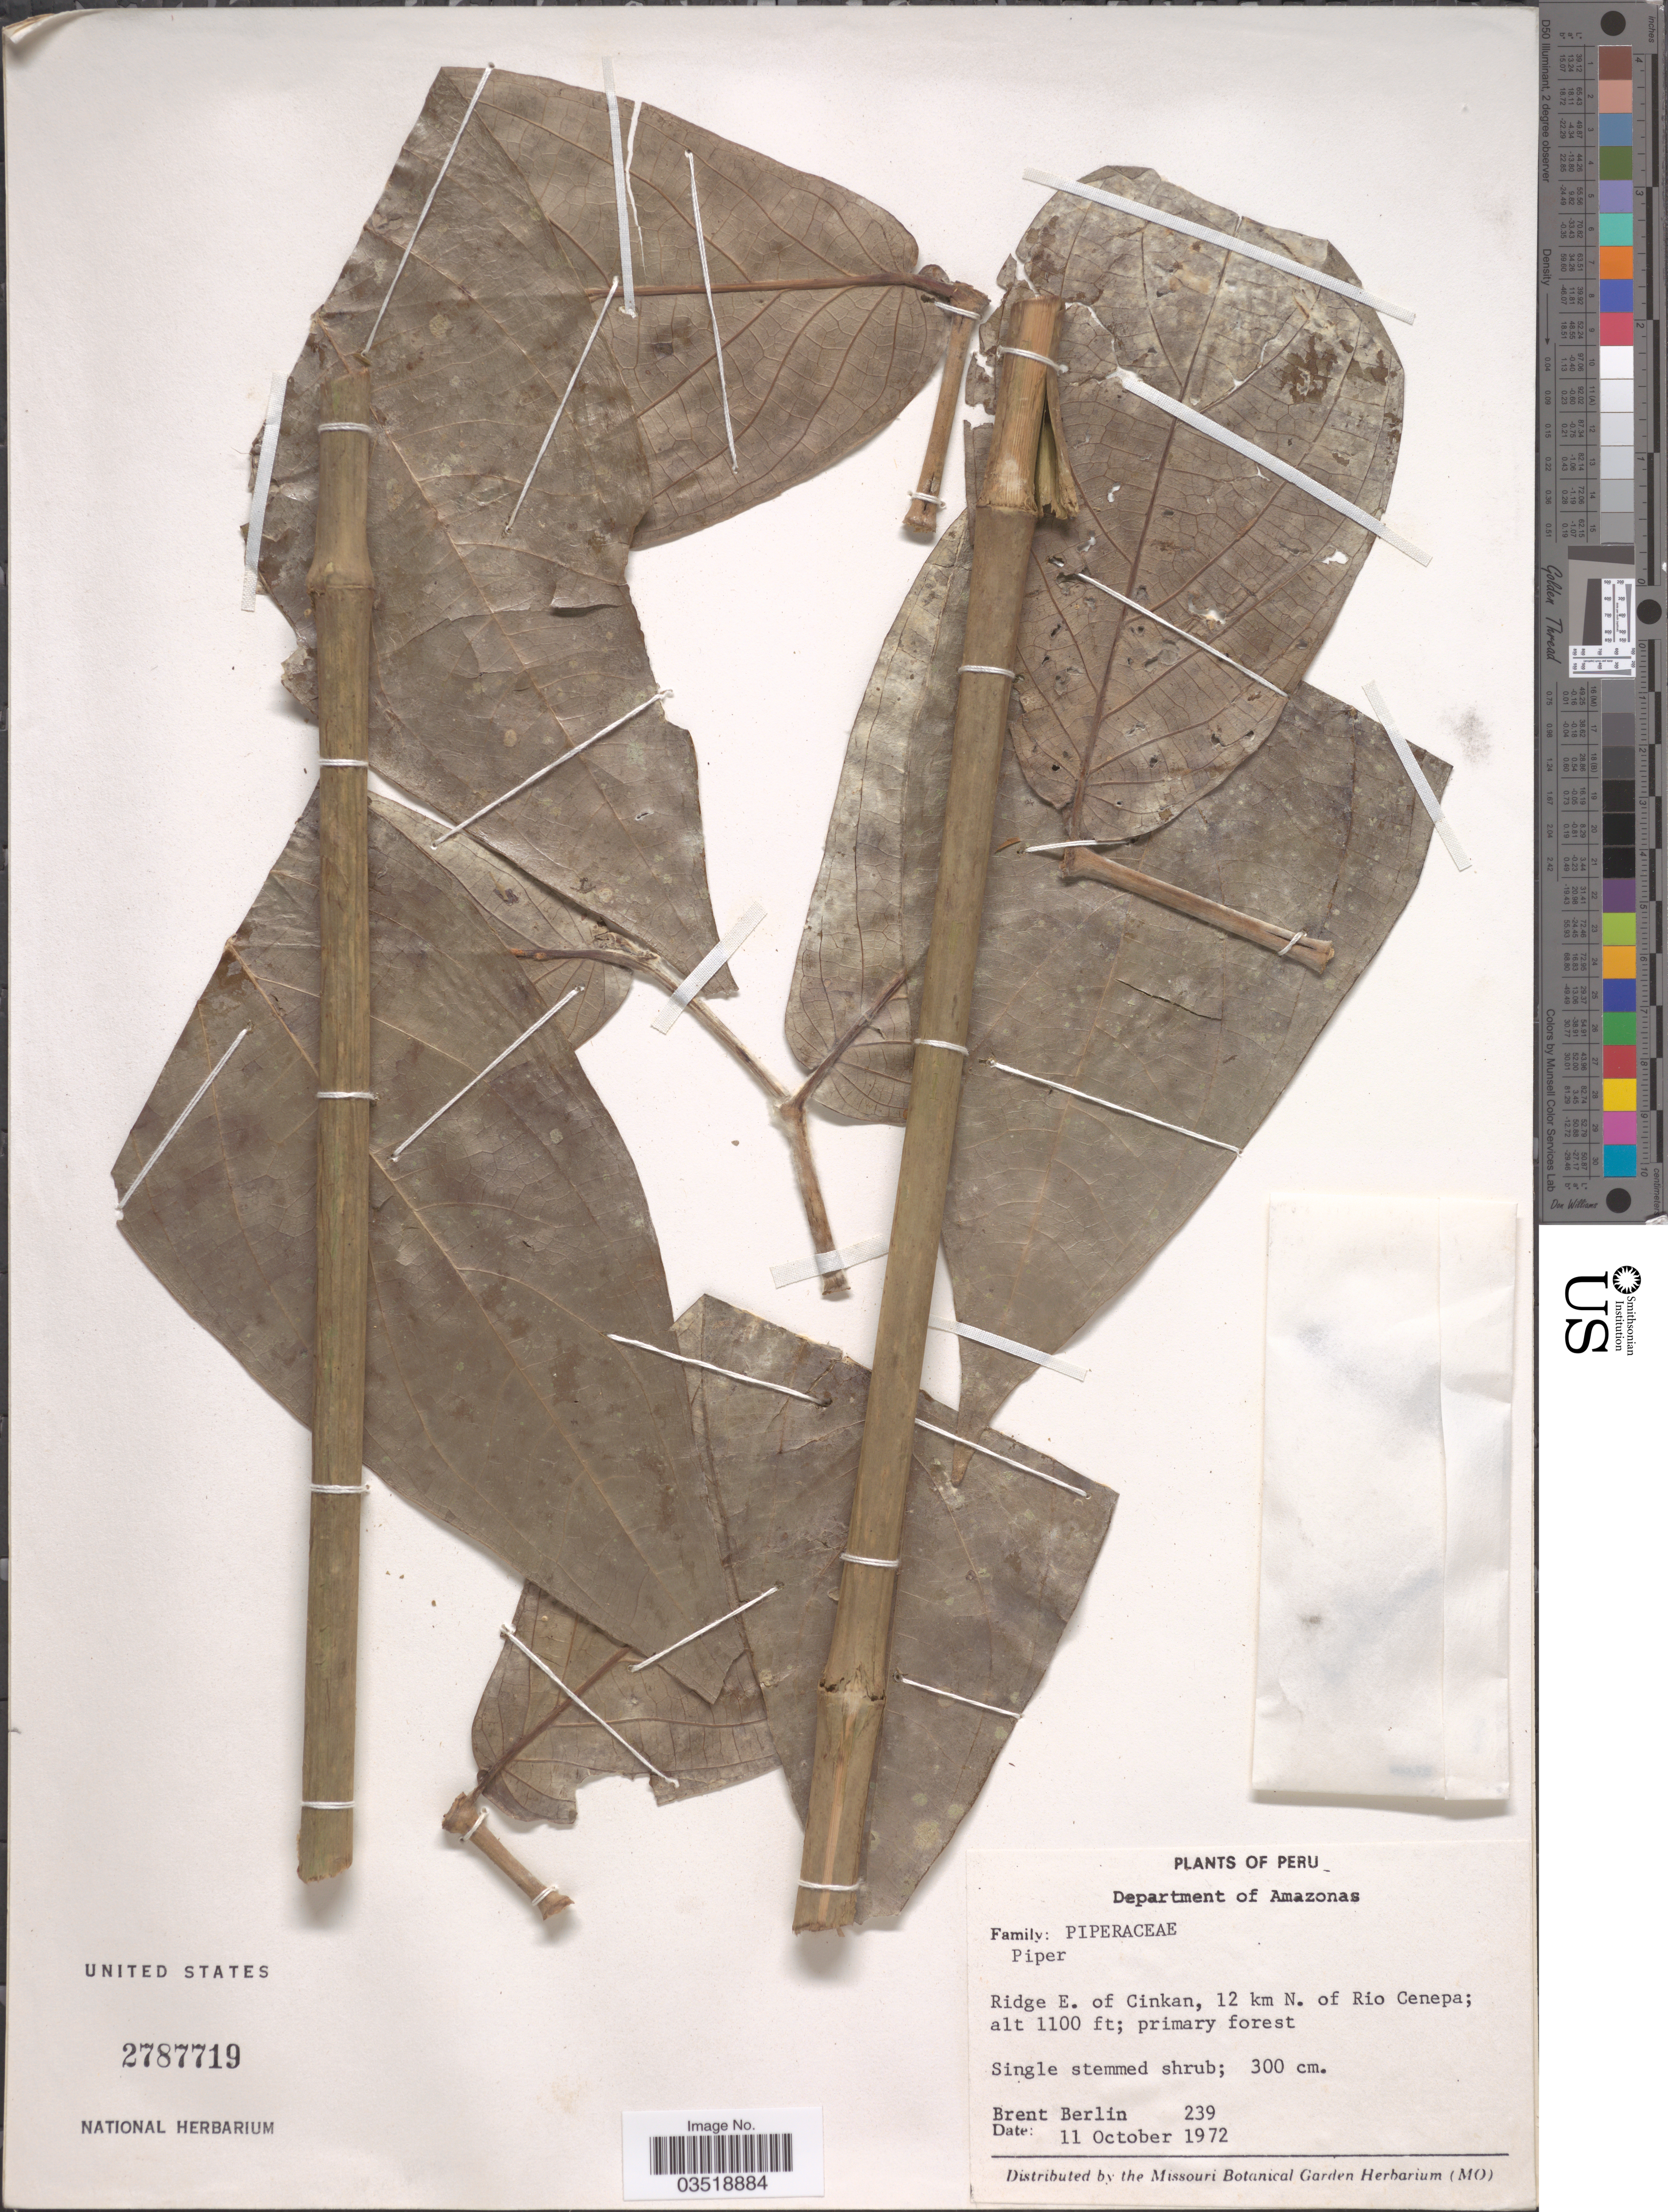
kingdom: Plantae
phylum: Tracheophyta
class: Magnoliopsida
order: Piperales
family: Piperaceae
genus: Piper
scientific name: Piper sp.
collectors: B. Berlin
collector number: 239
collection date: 1972-10-11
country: Peru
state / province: Amazonas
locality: Department of Amazonas. Ridge E. of Cinka, 12 km N. of Rio Cenepa.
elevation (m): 335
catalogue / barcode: US 2787719